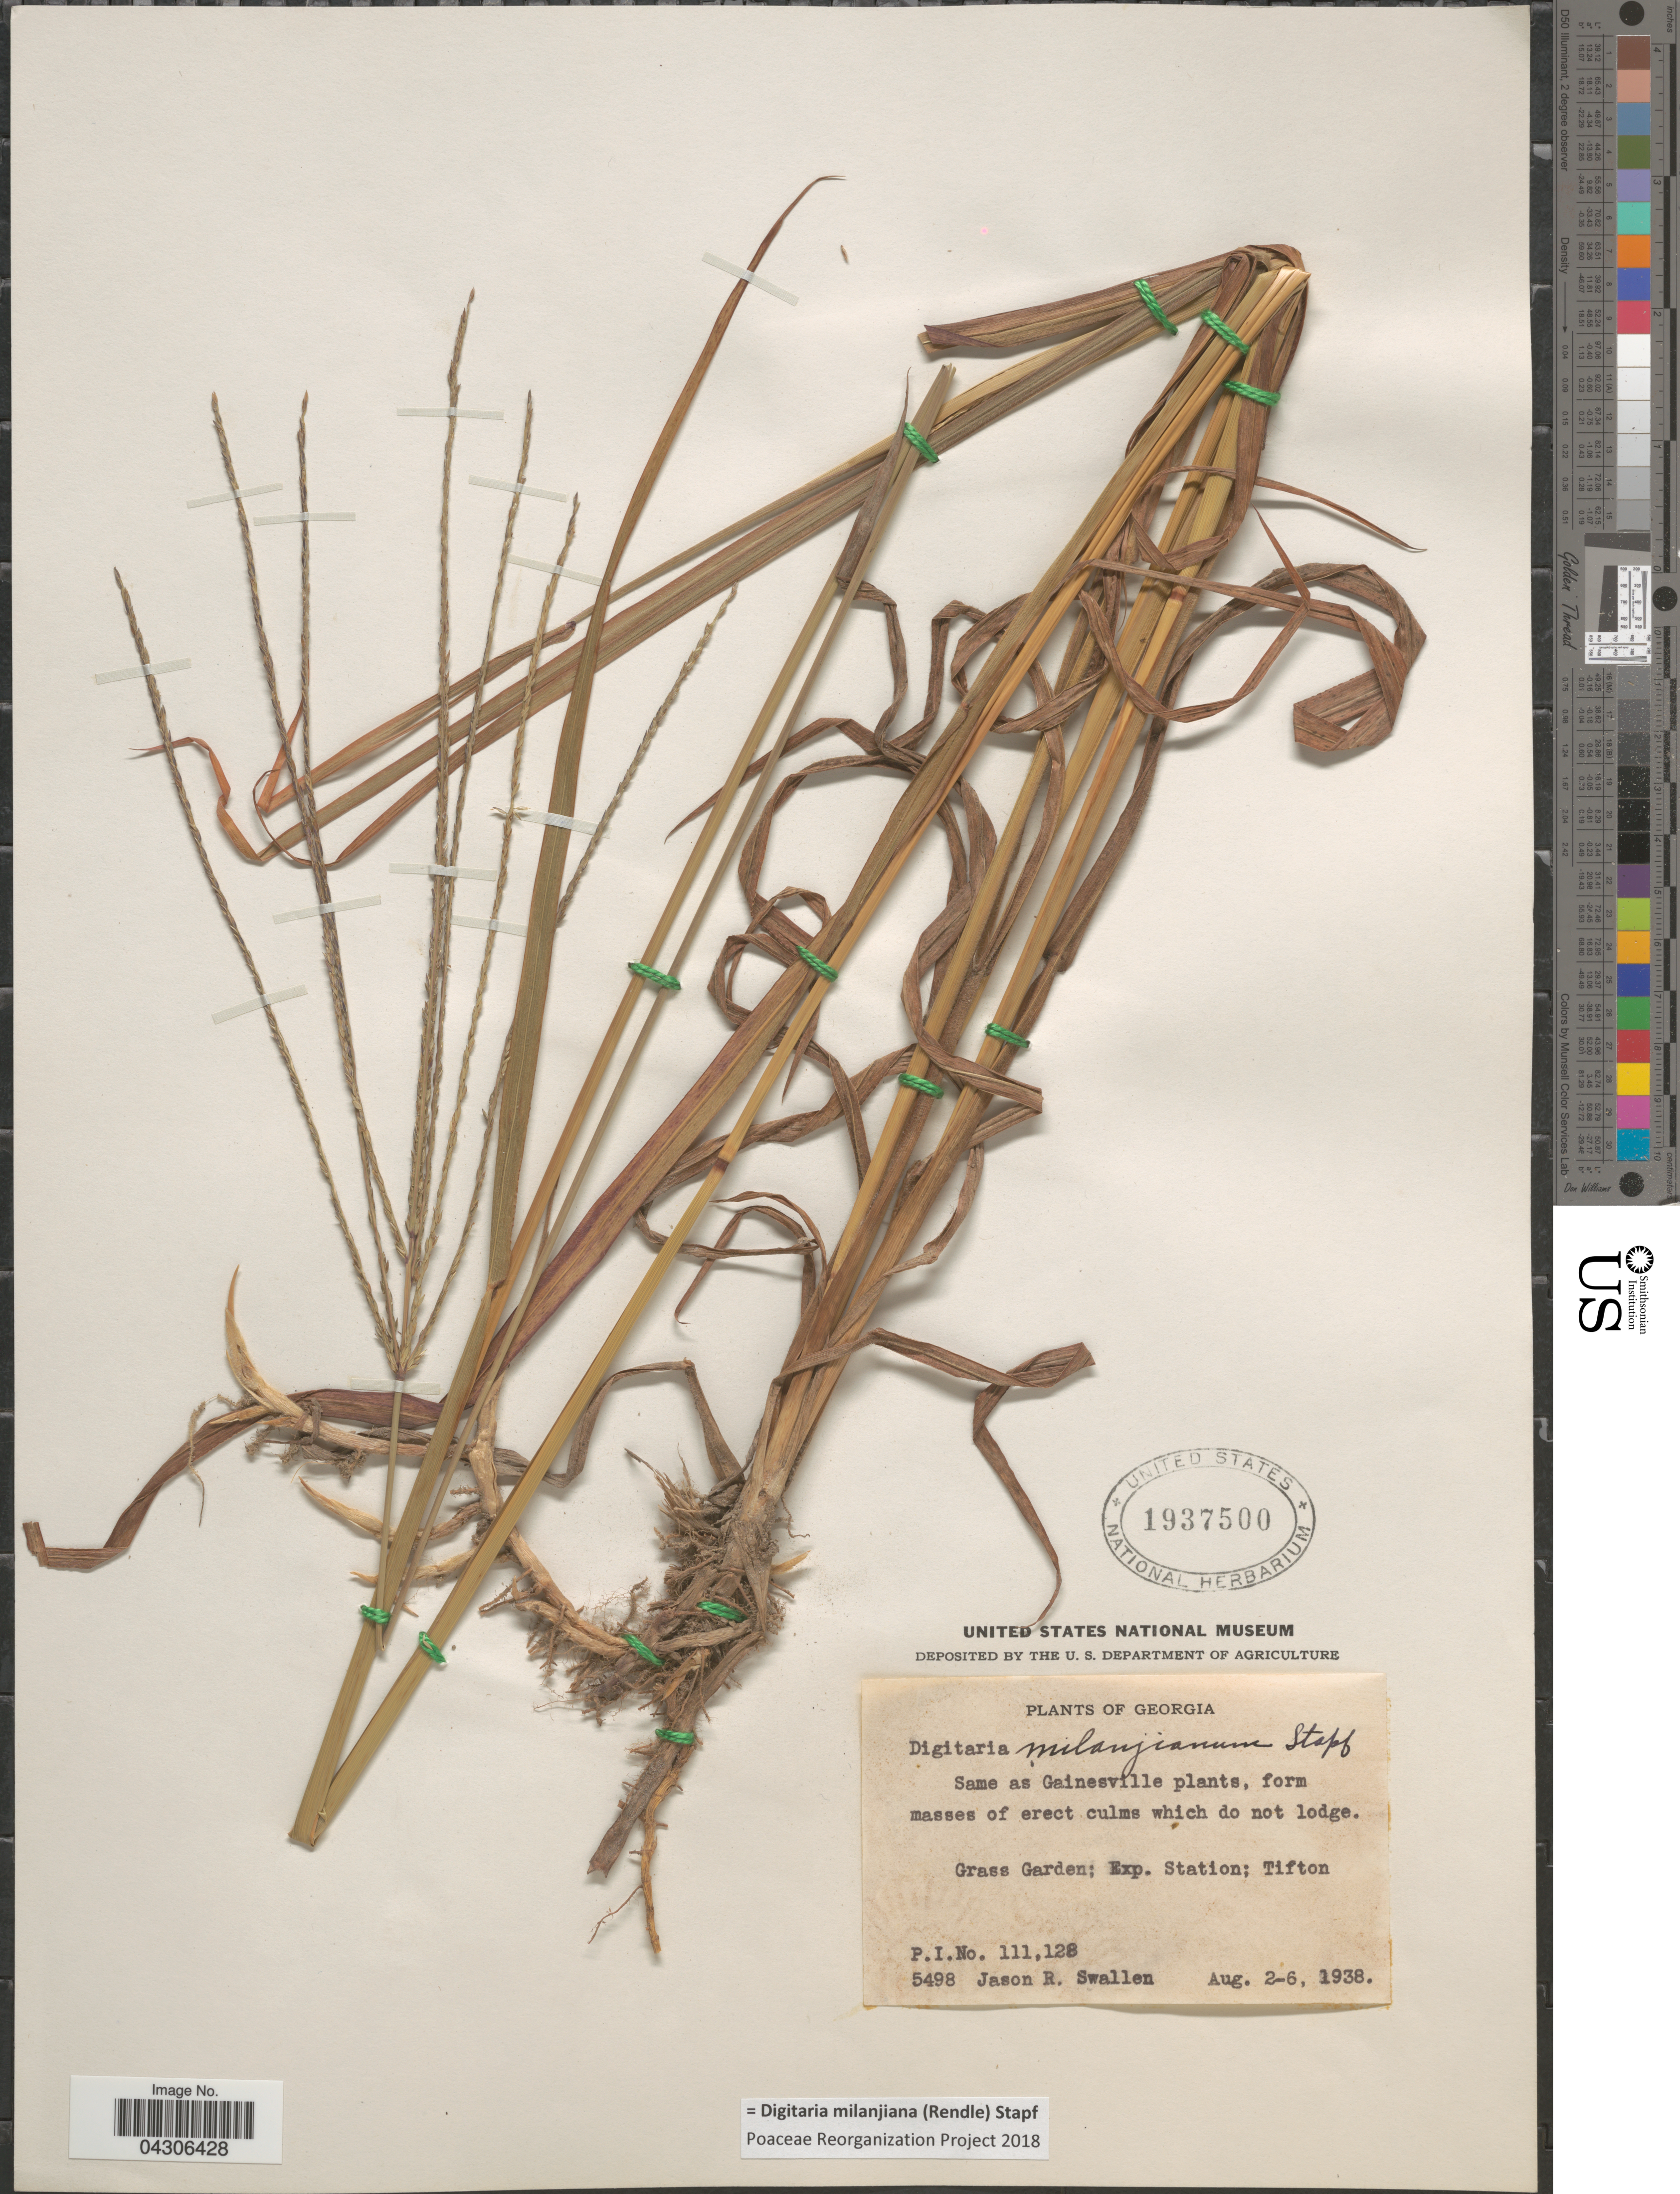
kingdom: Plantae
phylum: Tracheophyta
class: Liliopsida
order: Poales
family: Poaceae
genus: Digitaria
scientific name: Digitaria milanjiana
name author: (Rendle) Stapf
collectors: J. R. Swallen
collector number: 5498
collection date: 1938-08-02/1938-08-06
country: United States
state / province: Georgia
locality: Grass Garden; Exp. Station; Tifton.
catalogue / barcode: US 1937500